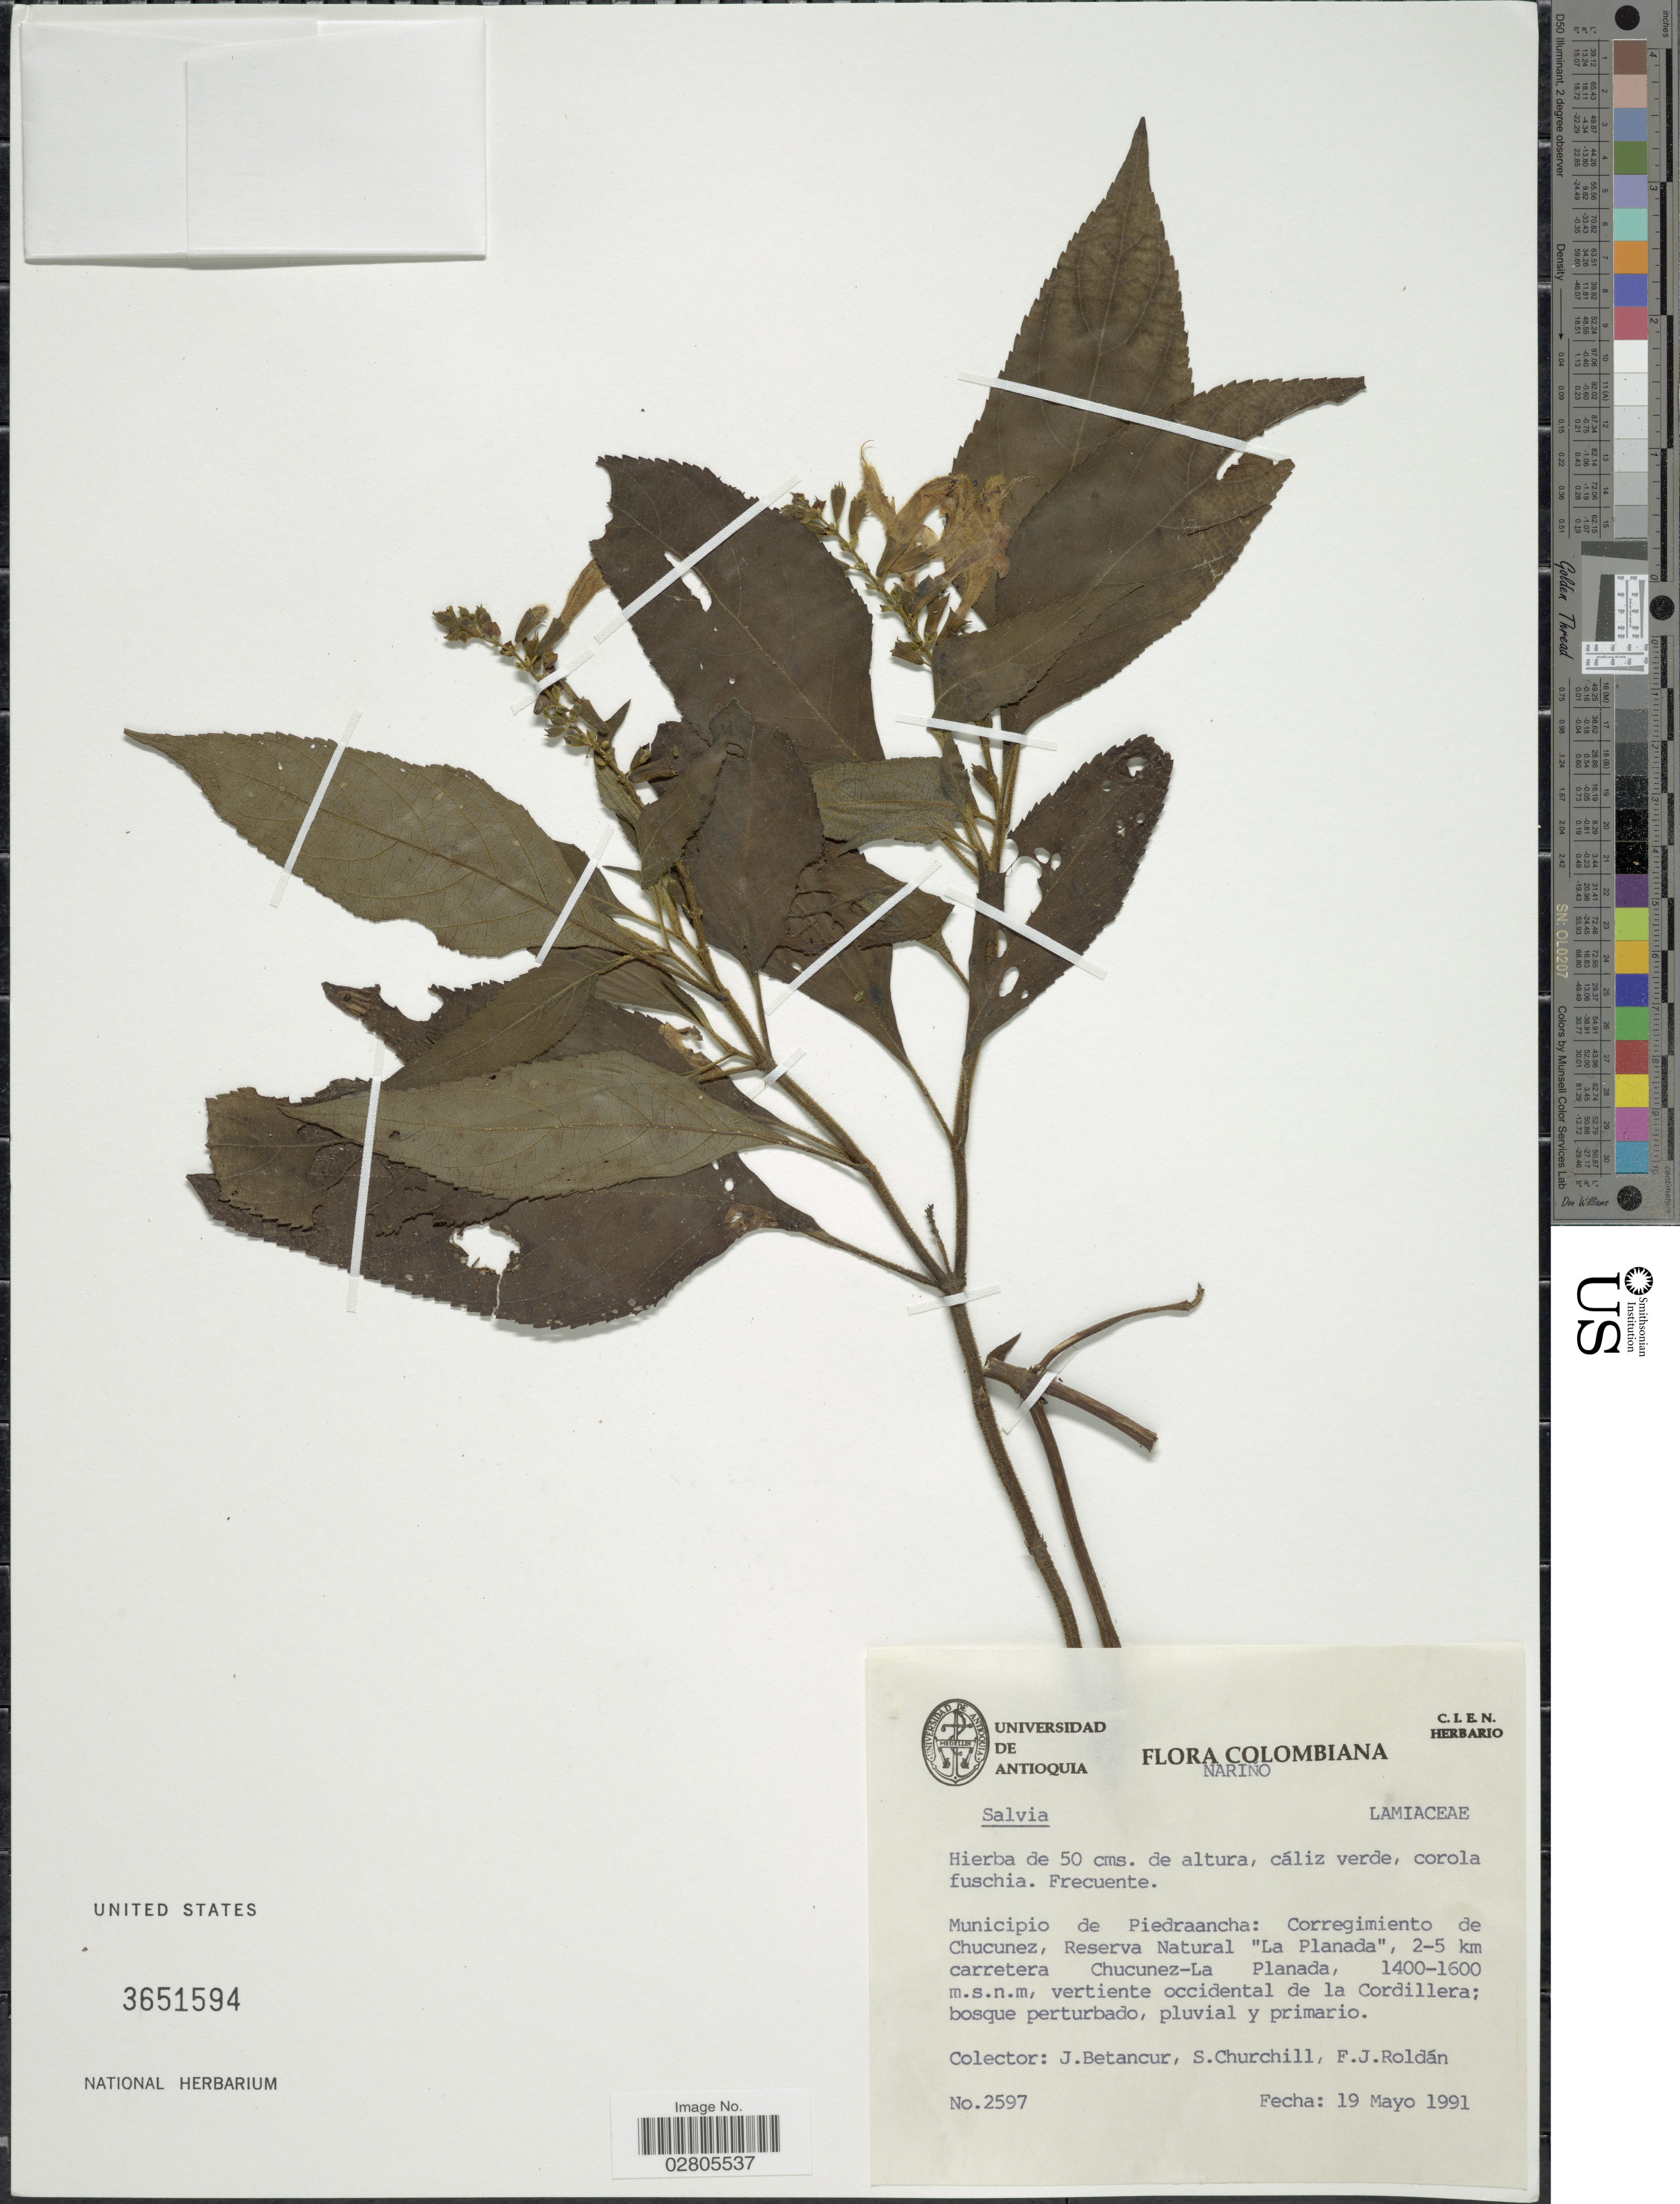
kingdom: Plantae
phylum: Tracheophyta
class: Magnoliopsida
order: Lamiales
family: Lamiaceae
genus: Salvia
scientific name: Salvia sp.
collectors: J. Betancur, S. Churchill & F. J. Roldán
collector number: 2597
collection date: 1991-05-19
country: Colombia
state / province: Nariño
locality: Minicipio de Piedraancha: Corregimiento de Chucunez, Reserva Natural "La Planada", 2-5 km carretera Chucunez- La Planada, vertiente occidental de la Cordillera.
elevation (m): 1400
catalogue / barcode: US 3651594